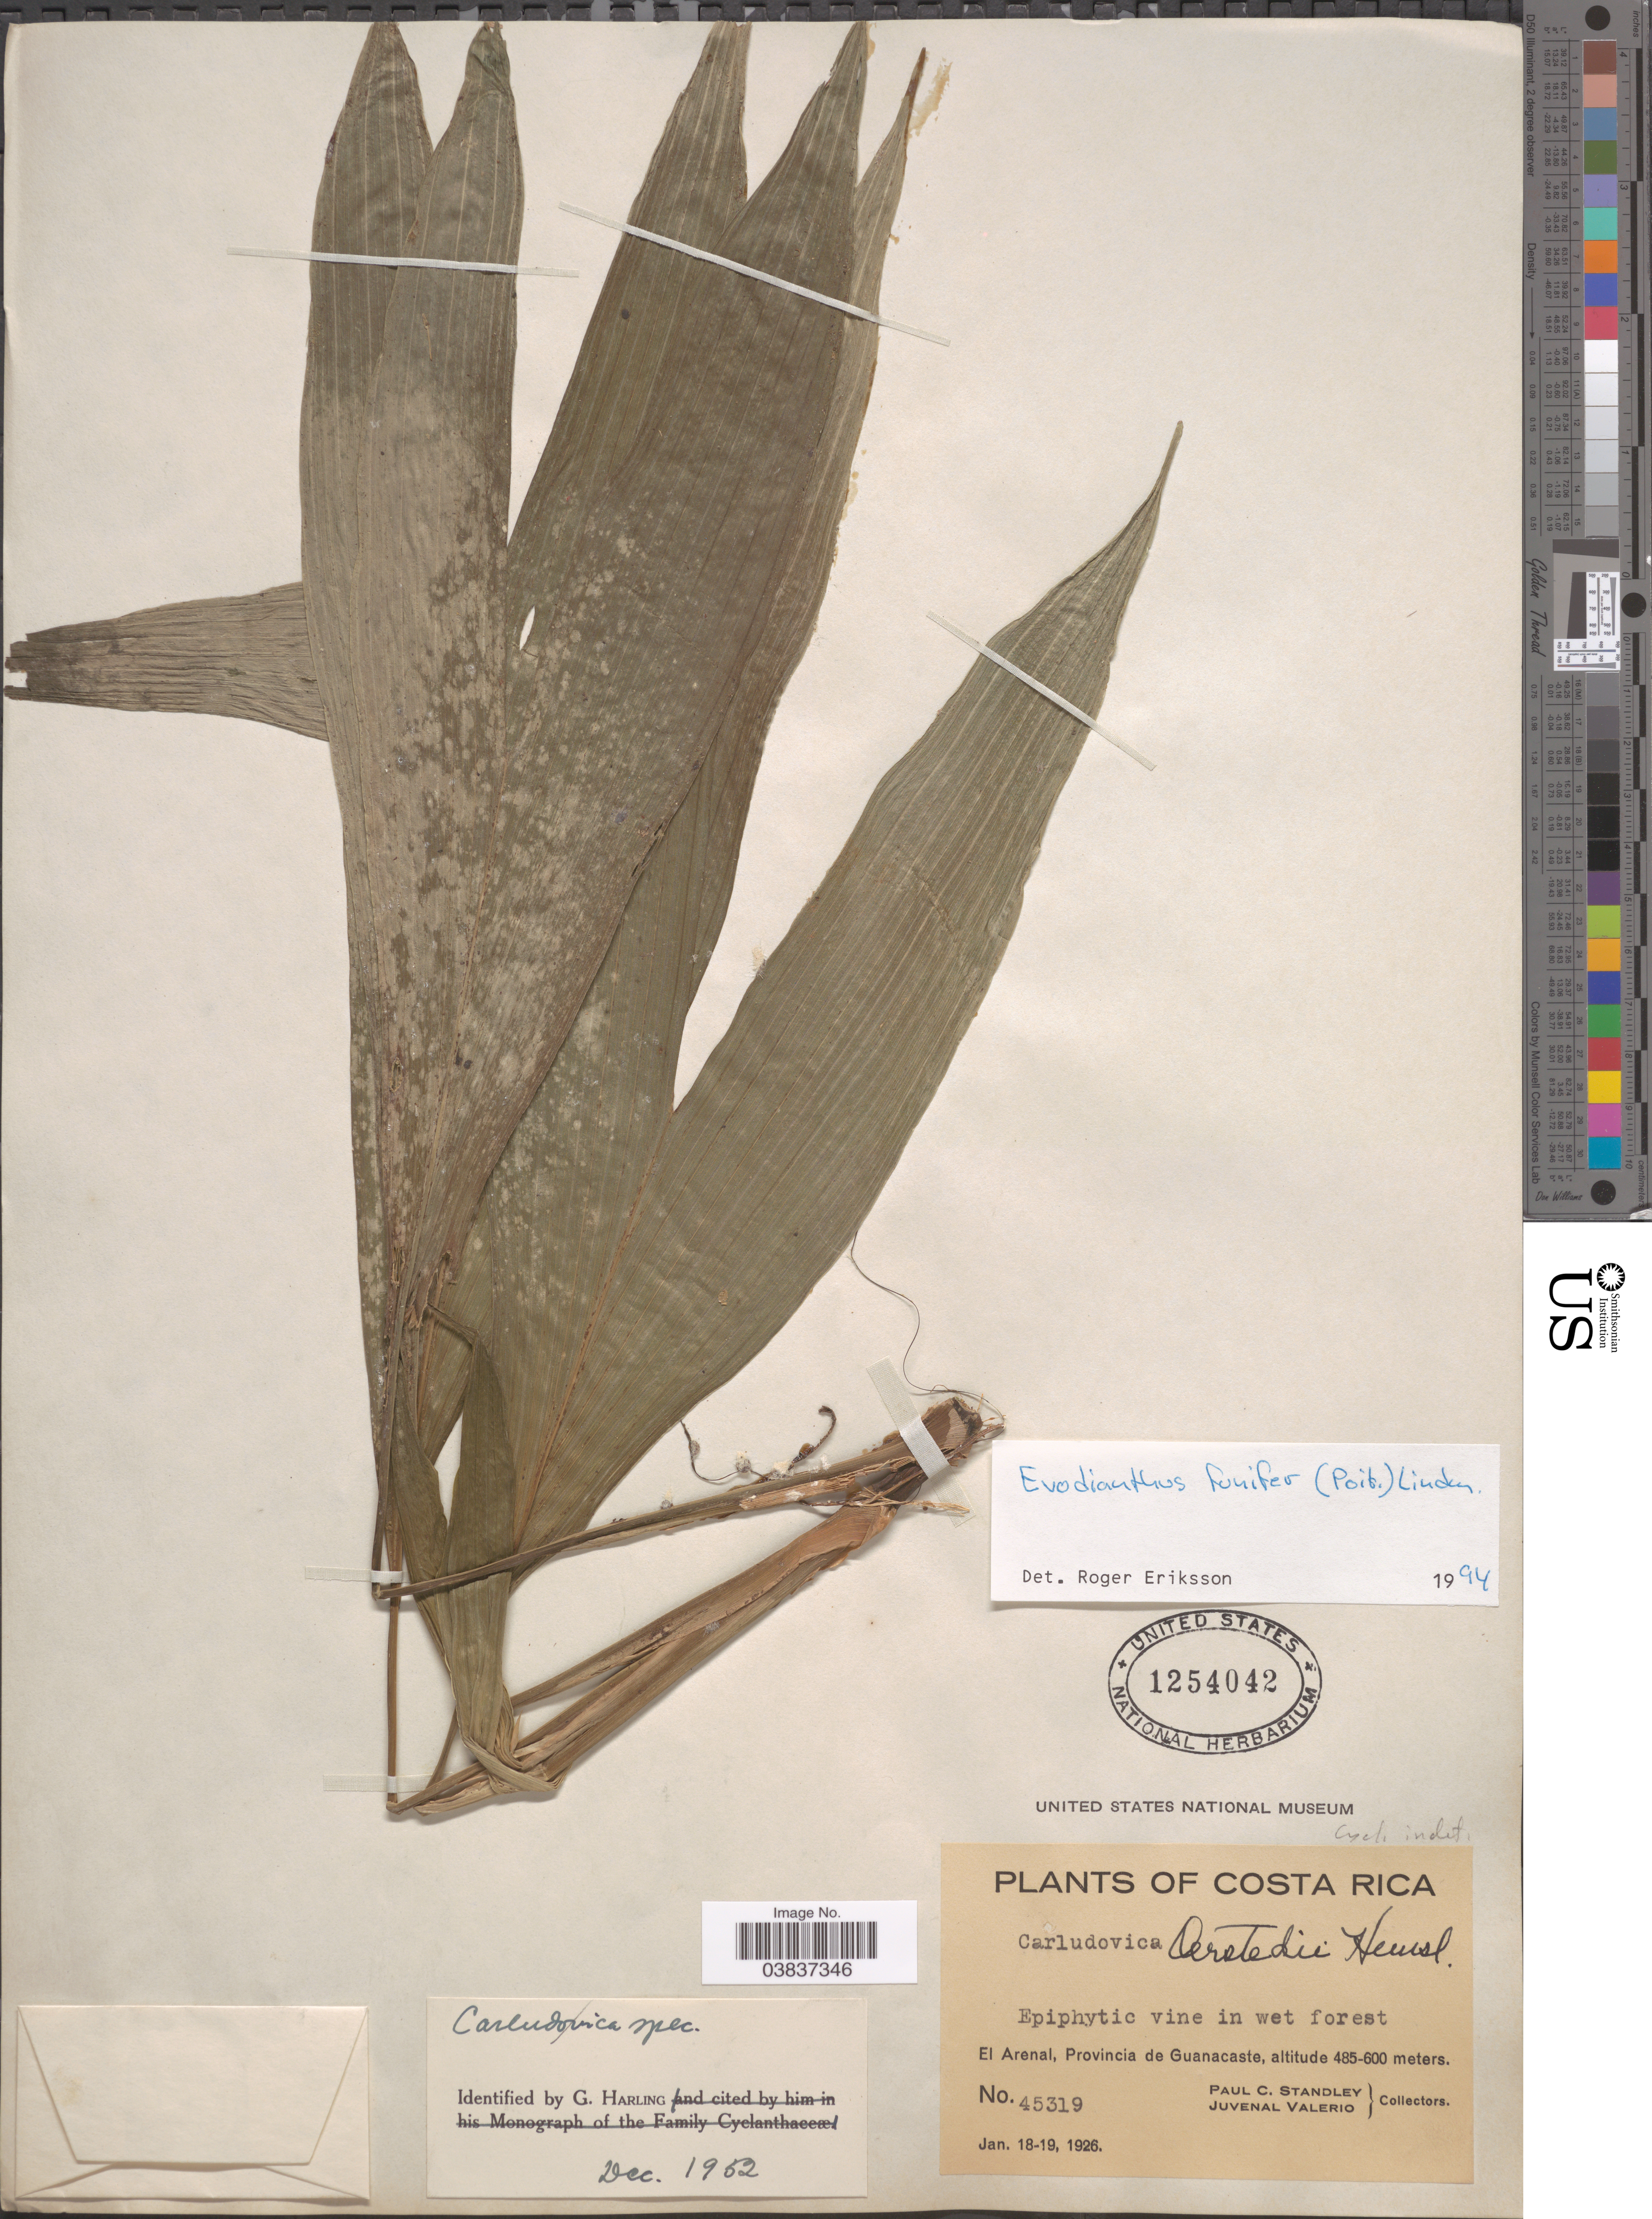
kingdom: Plantae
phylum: Tracheophyta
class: Liliopsida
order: Pandanales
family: Cyclanthaceae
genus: Evodianthus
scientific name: Evodianthus funifer subsp. funifer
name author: (Poit.) Lindm.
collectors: P. C. Standley & J. Valerio R.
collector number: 45319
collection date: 1926-01-18/1926-01-19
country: Costa Rica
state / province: Guanacaste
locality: El Arenal.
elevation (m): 485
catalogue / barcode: US 1254042